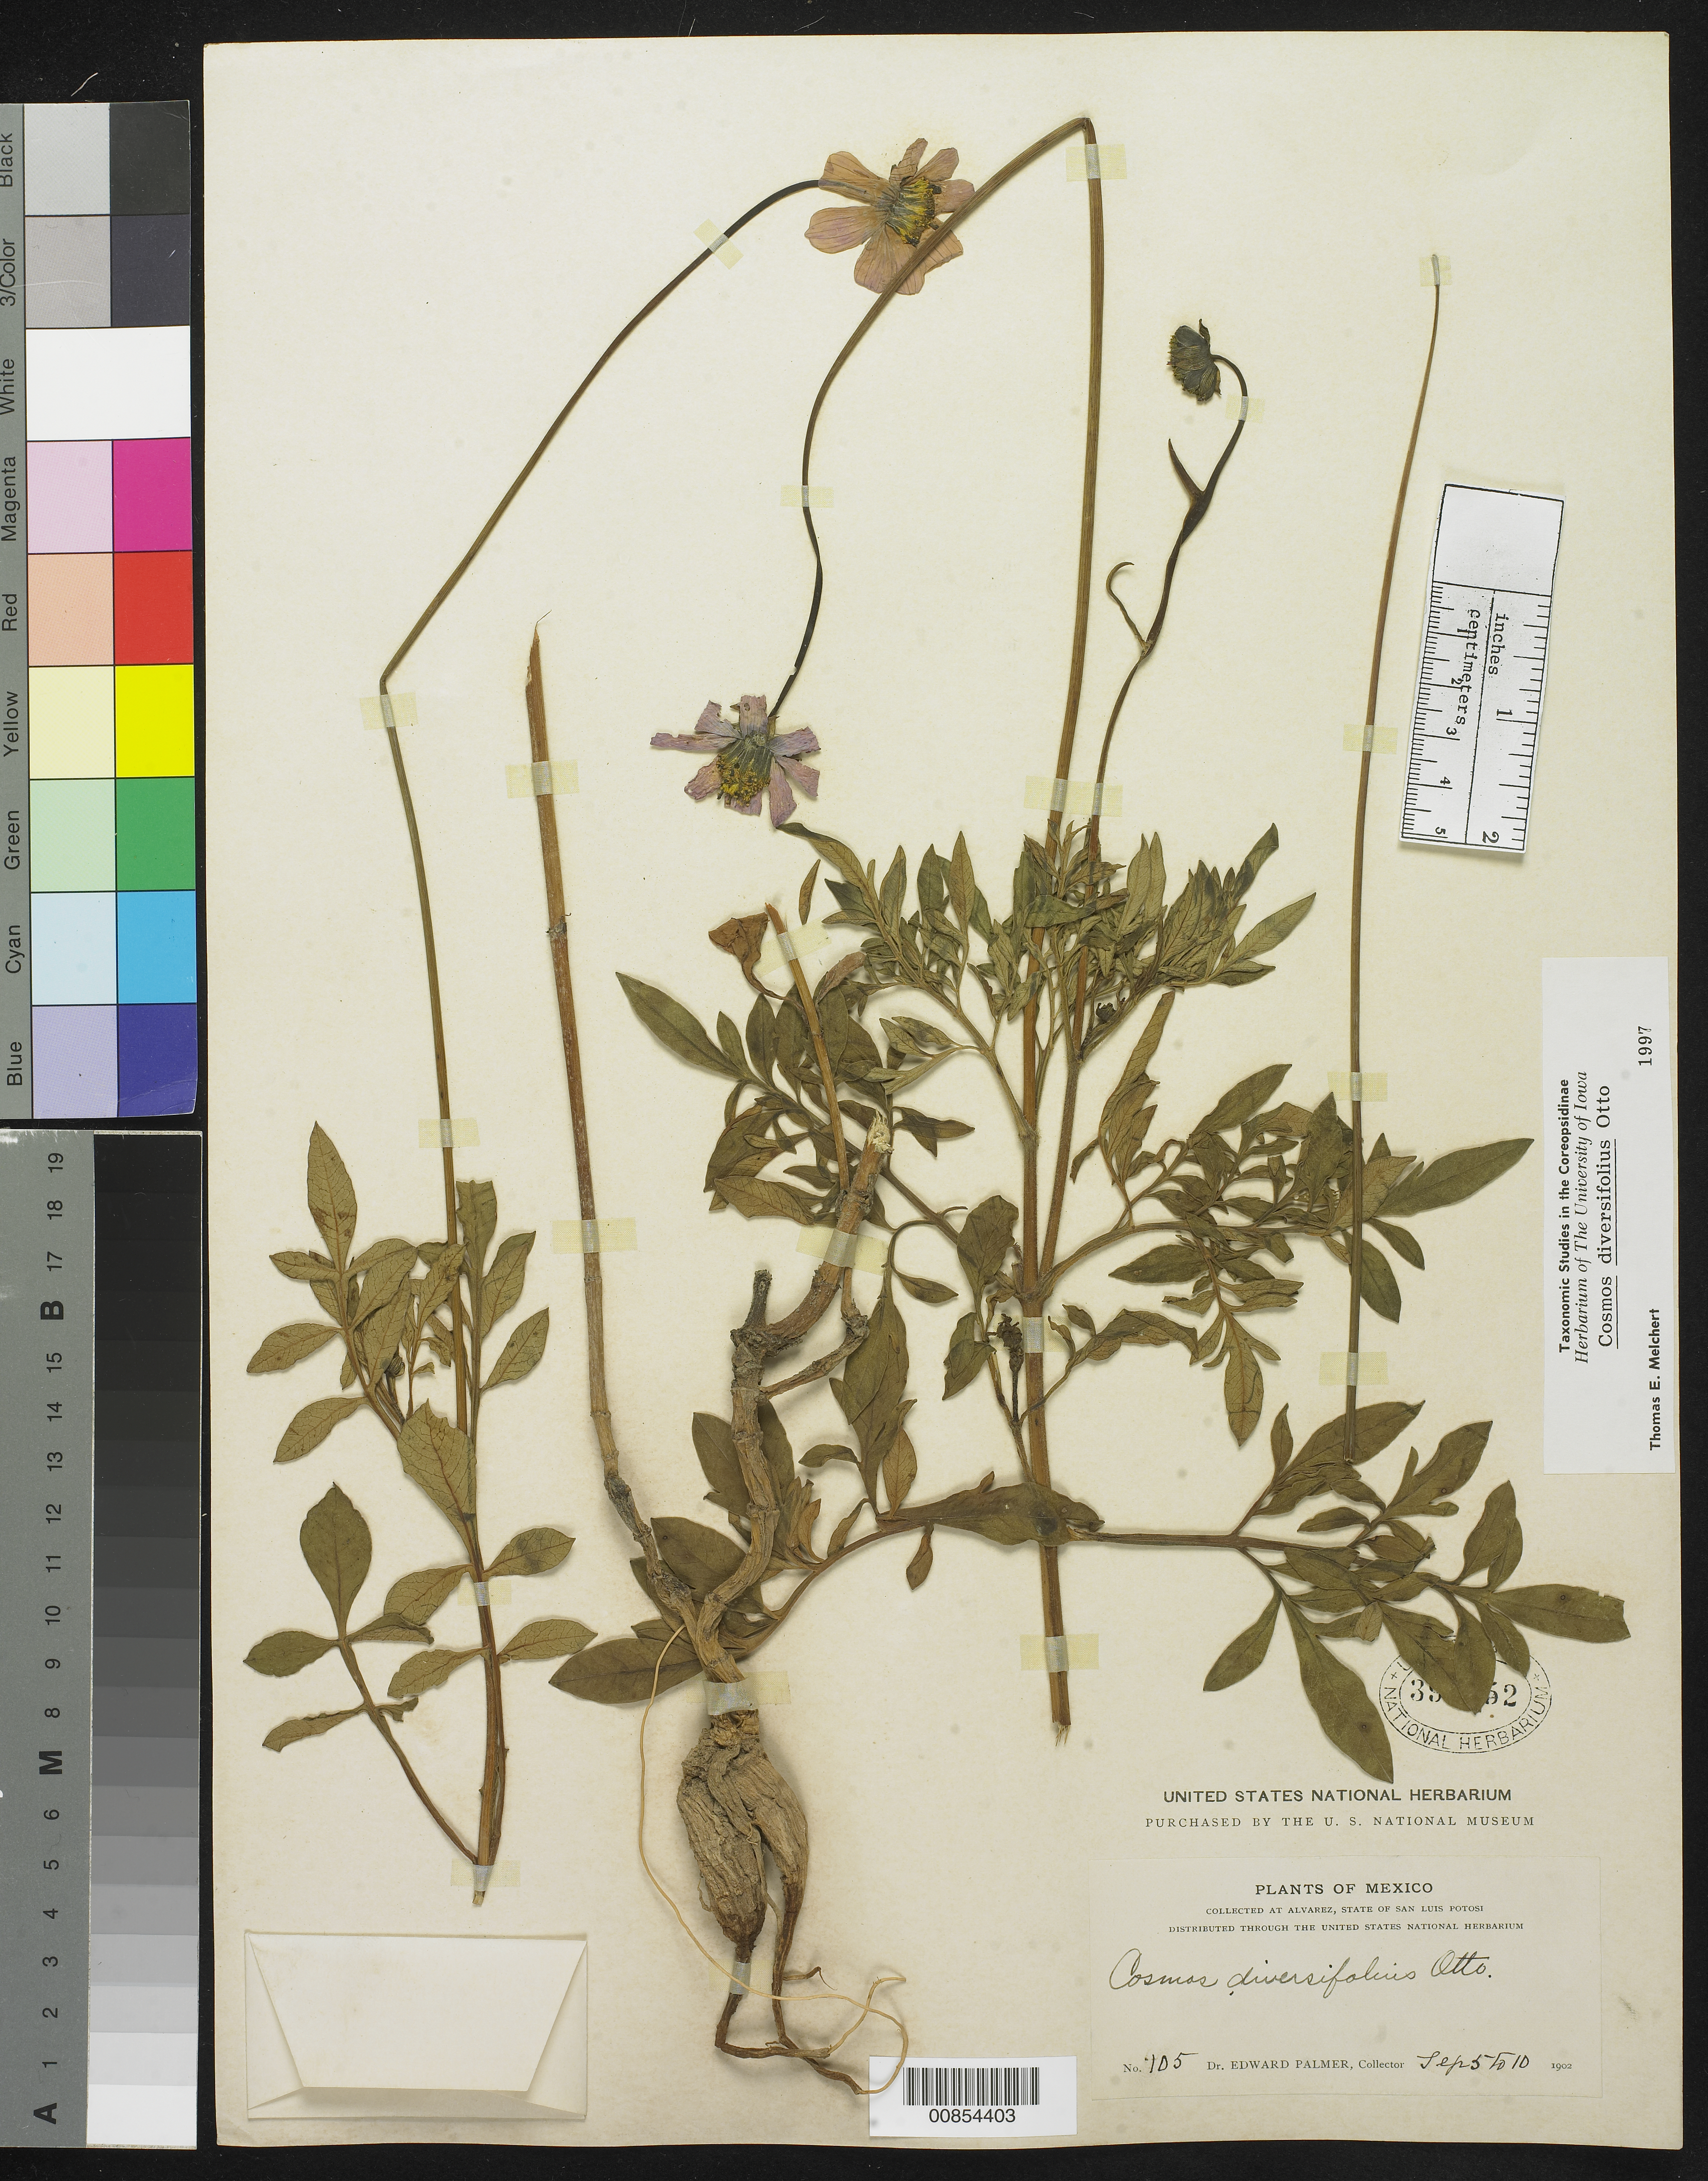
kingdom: Plantae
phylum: Tracheophyta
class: Magnoliopsida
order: Asterales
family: Asteraceae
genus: Cosmos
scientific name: Cosmos diversifolius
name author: Otto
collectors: E. Palmer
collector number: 105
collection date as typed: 05 Sep 1902 to 10 Sep 1902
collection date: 1902-09-05/1902-09-10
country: Mexico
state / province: San Luis Potosí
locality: Alvarez, San Luis Potosí.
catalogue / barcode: US 397652